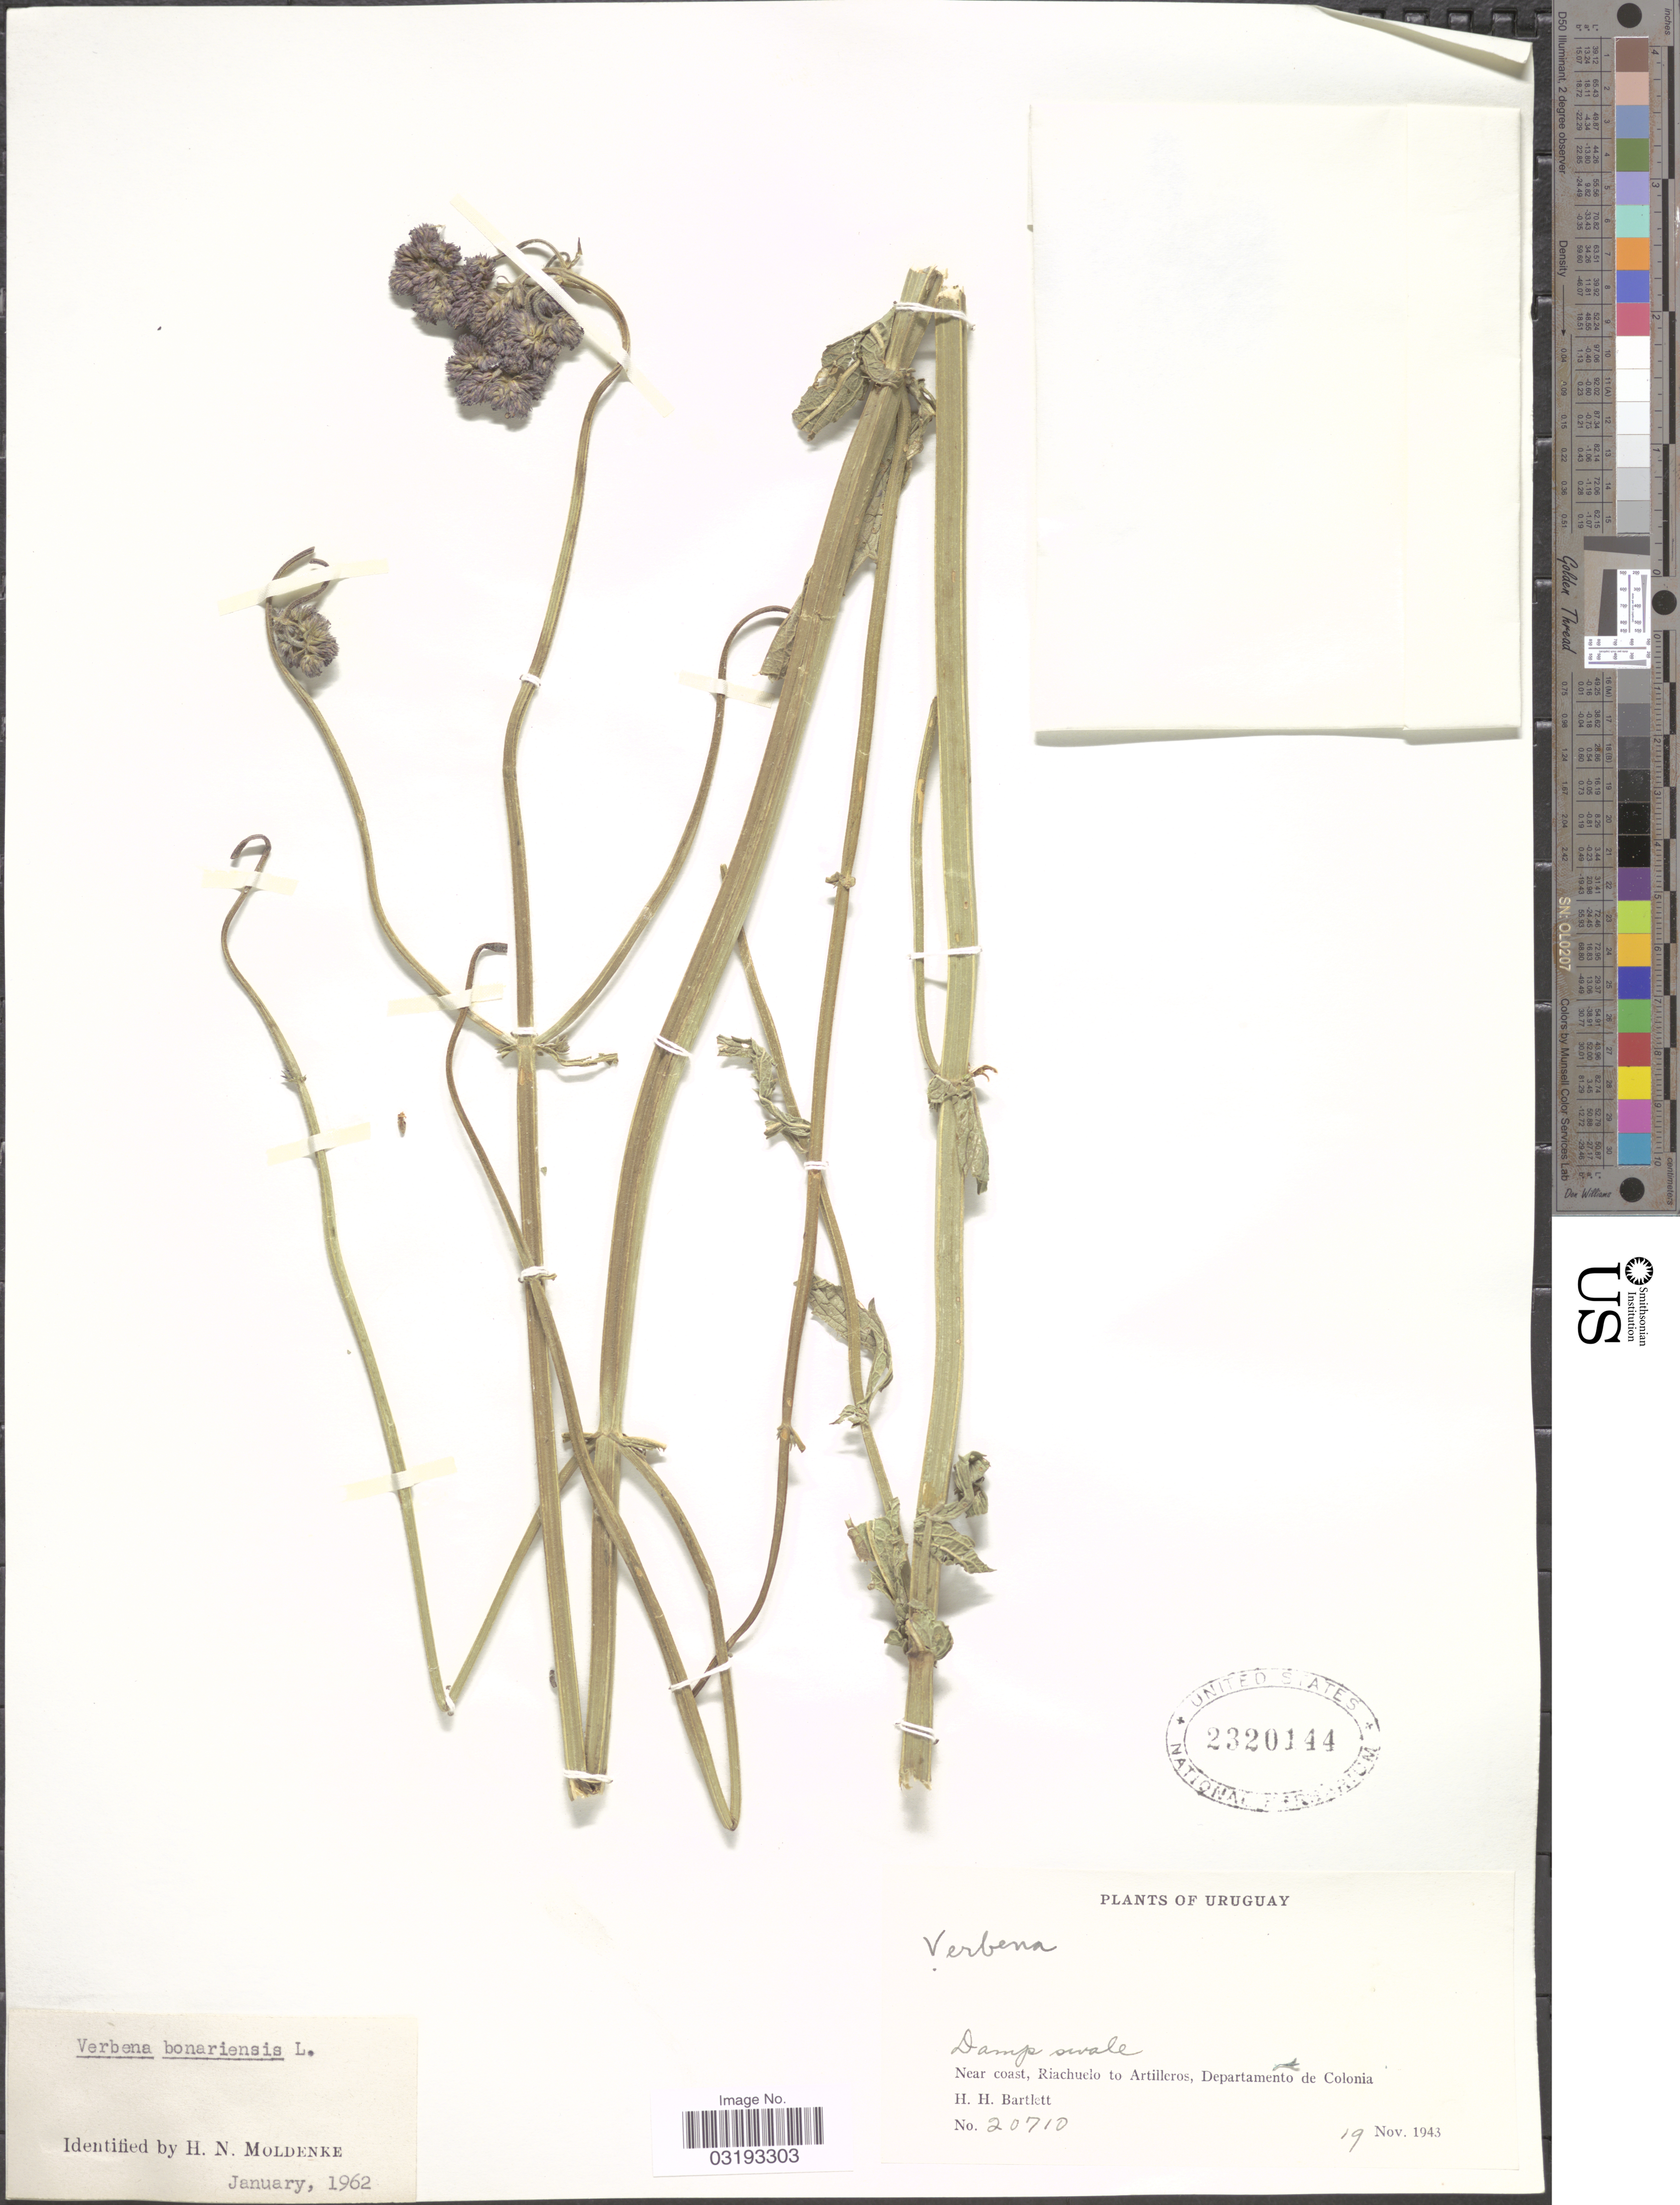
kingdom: Plantae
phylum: Tracheophyta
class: Magnoliopsida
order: Lamiales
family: Verbenaceae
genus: Verbena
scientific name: Verbena bonariensis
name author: L.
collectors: H. H. Bartlett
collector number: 20710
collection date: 1943-11-19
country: Uruguay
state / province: Colonia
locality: Near coast, Riachuelo to Artillcros, Departamento de Colonia.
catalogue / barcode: US 2320144